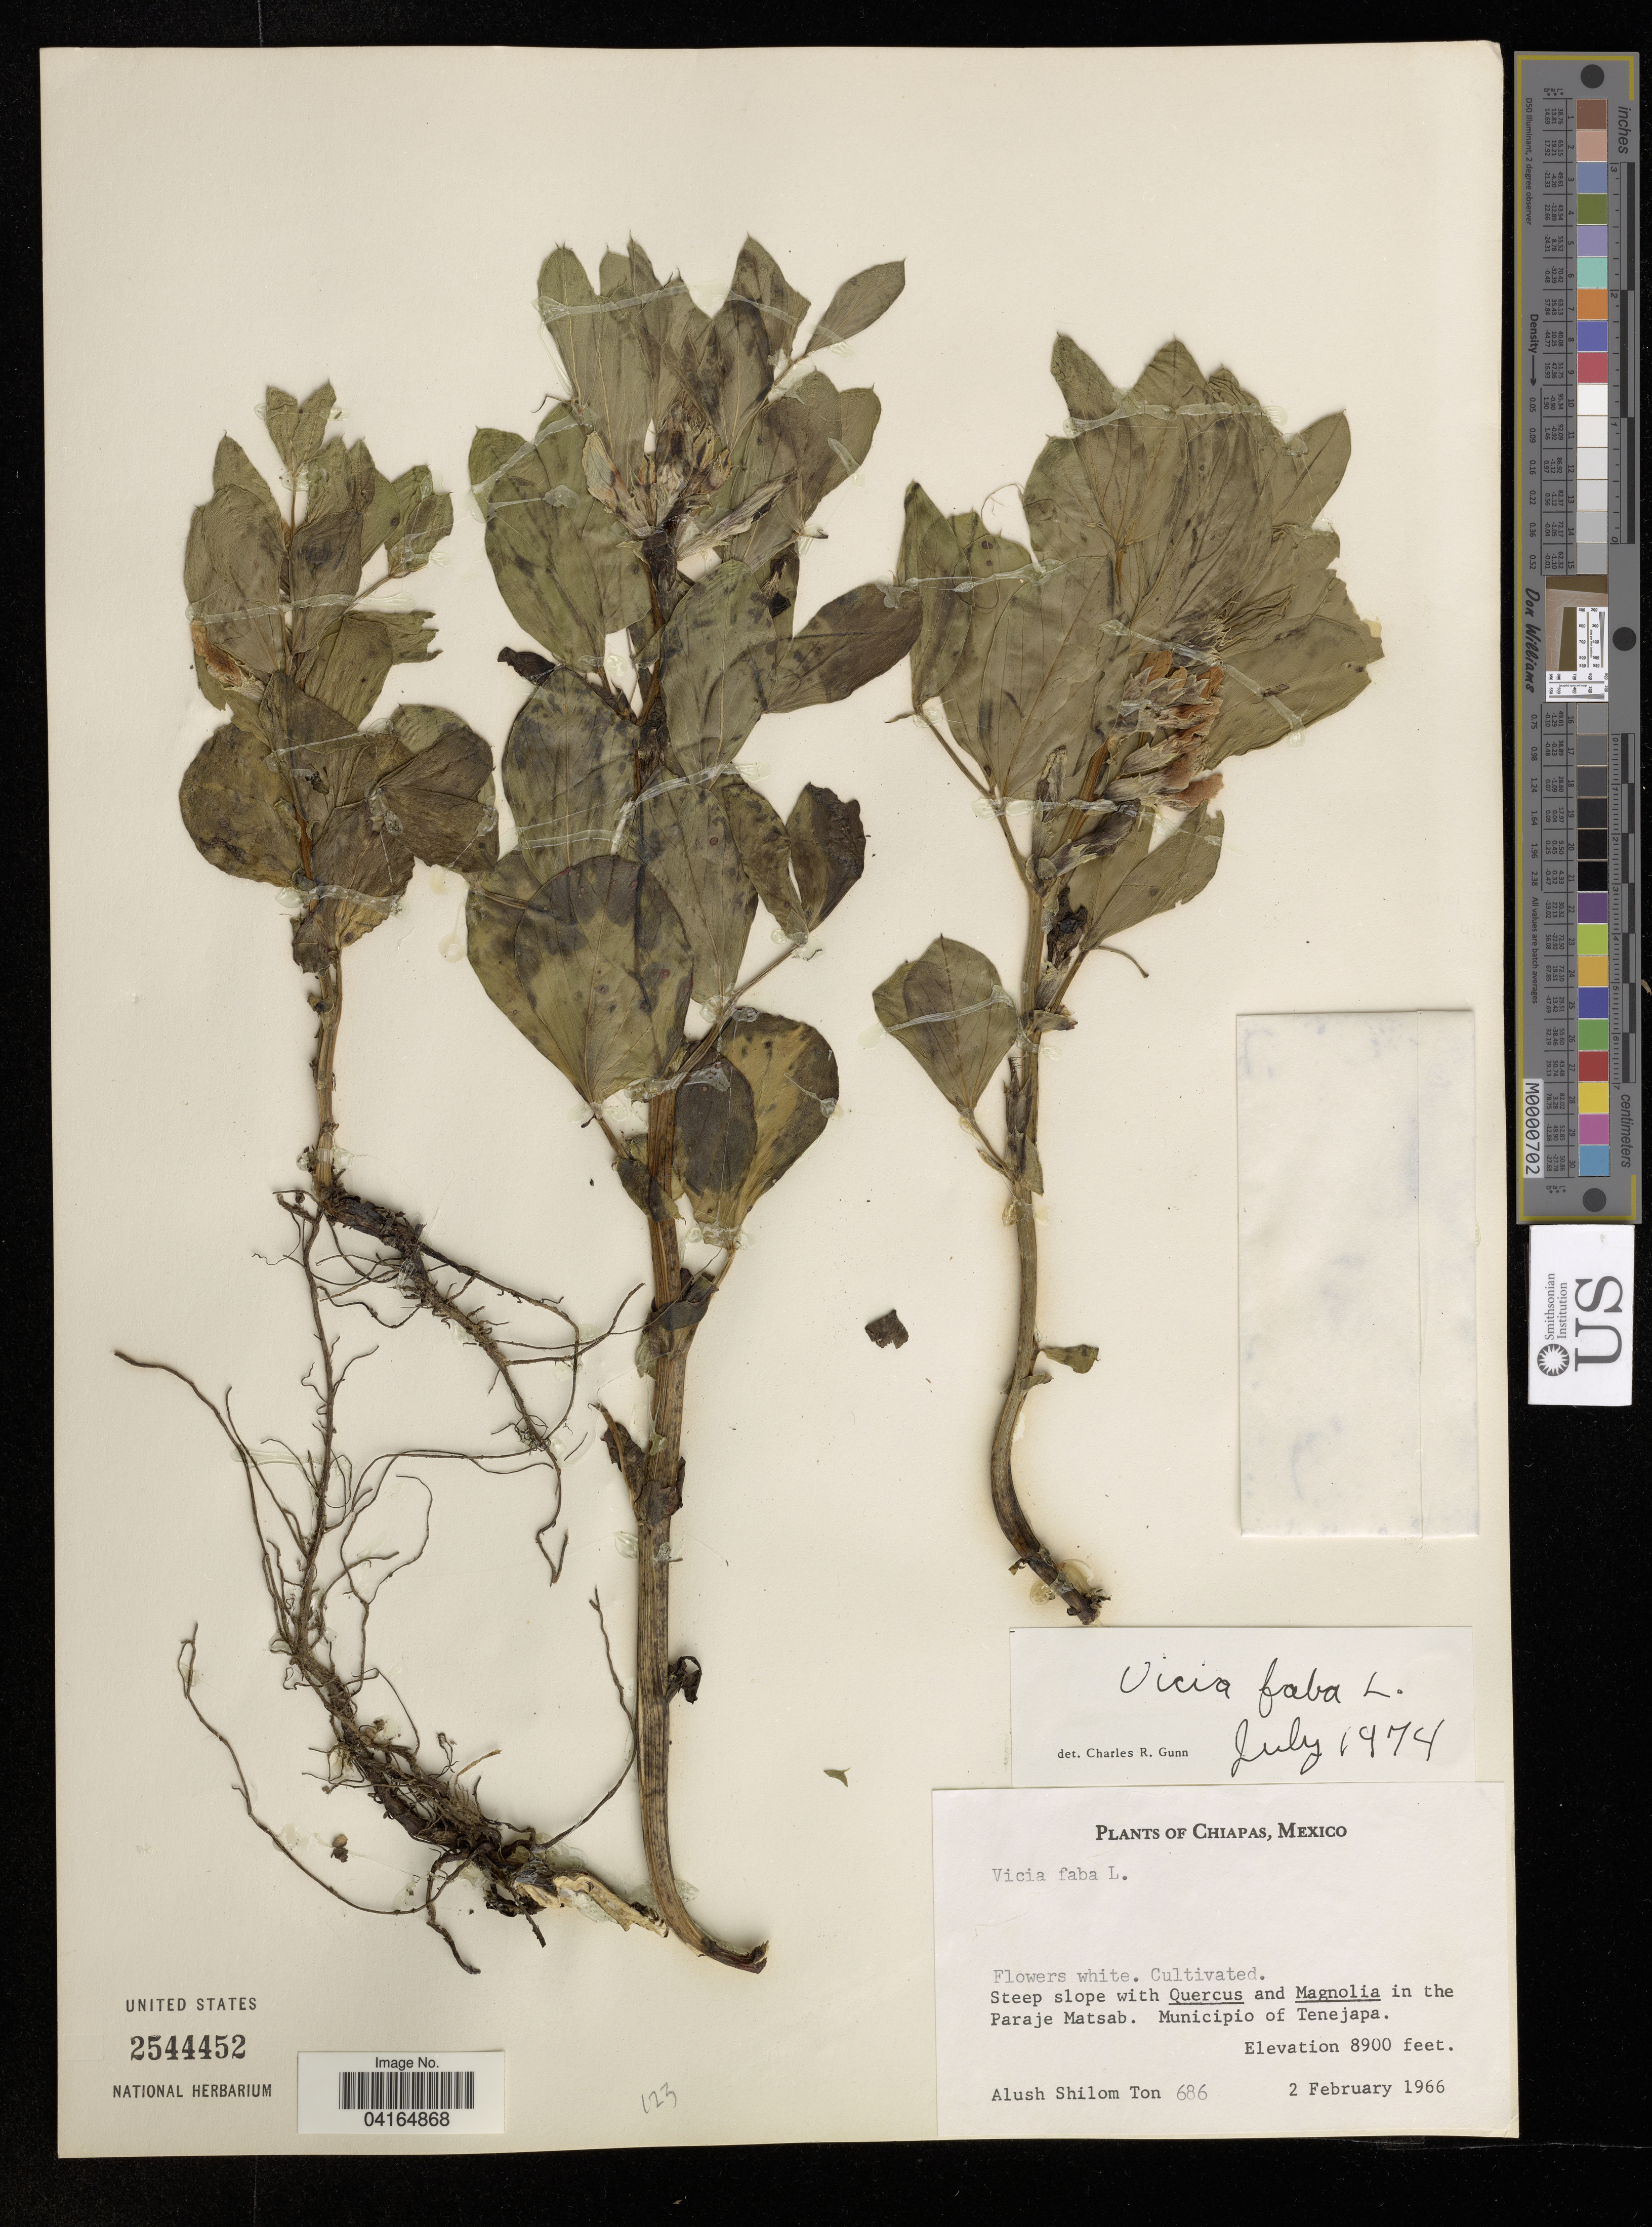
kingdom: Plantae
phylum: Tracheophyta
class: Magnoliopsida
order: Fabales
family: Fabaceae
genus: Vicia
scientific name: Vicia faba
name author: L.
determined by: Hechenleitner, Paulina, RBG Edinburgh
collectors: A. S. Ton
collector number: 686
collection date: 1966-02-02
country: Mexico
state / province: Chiapas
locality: Steep slope in the Paraje Matsab. Municipio of Tenejapa.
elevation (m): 2713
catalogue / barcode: US 2544452